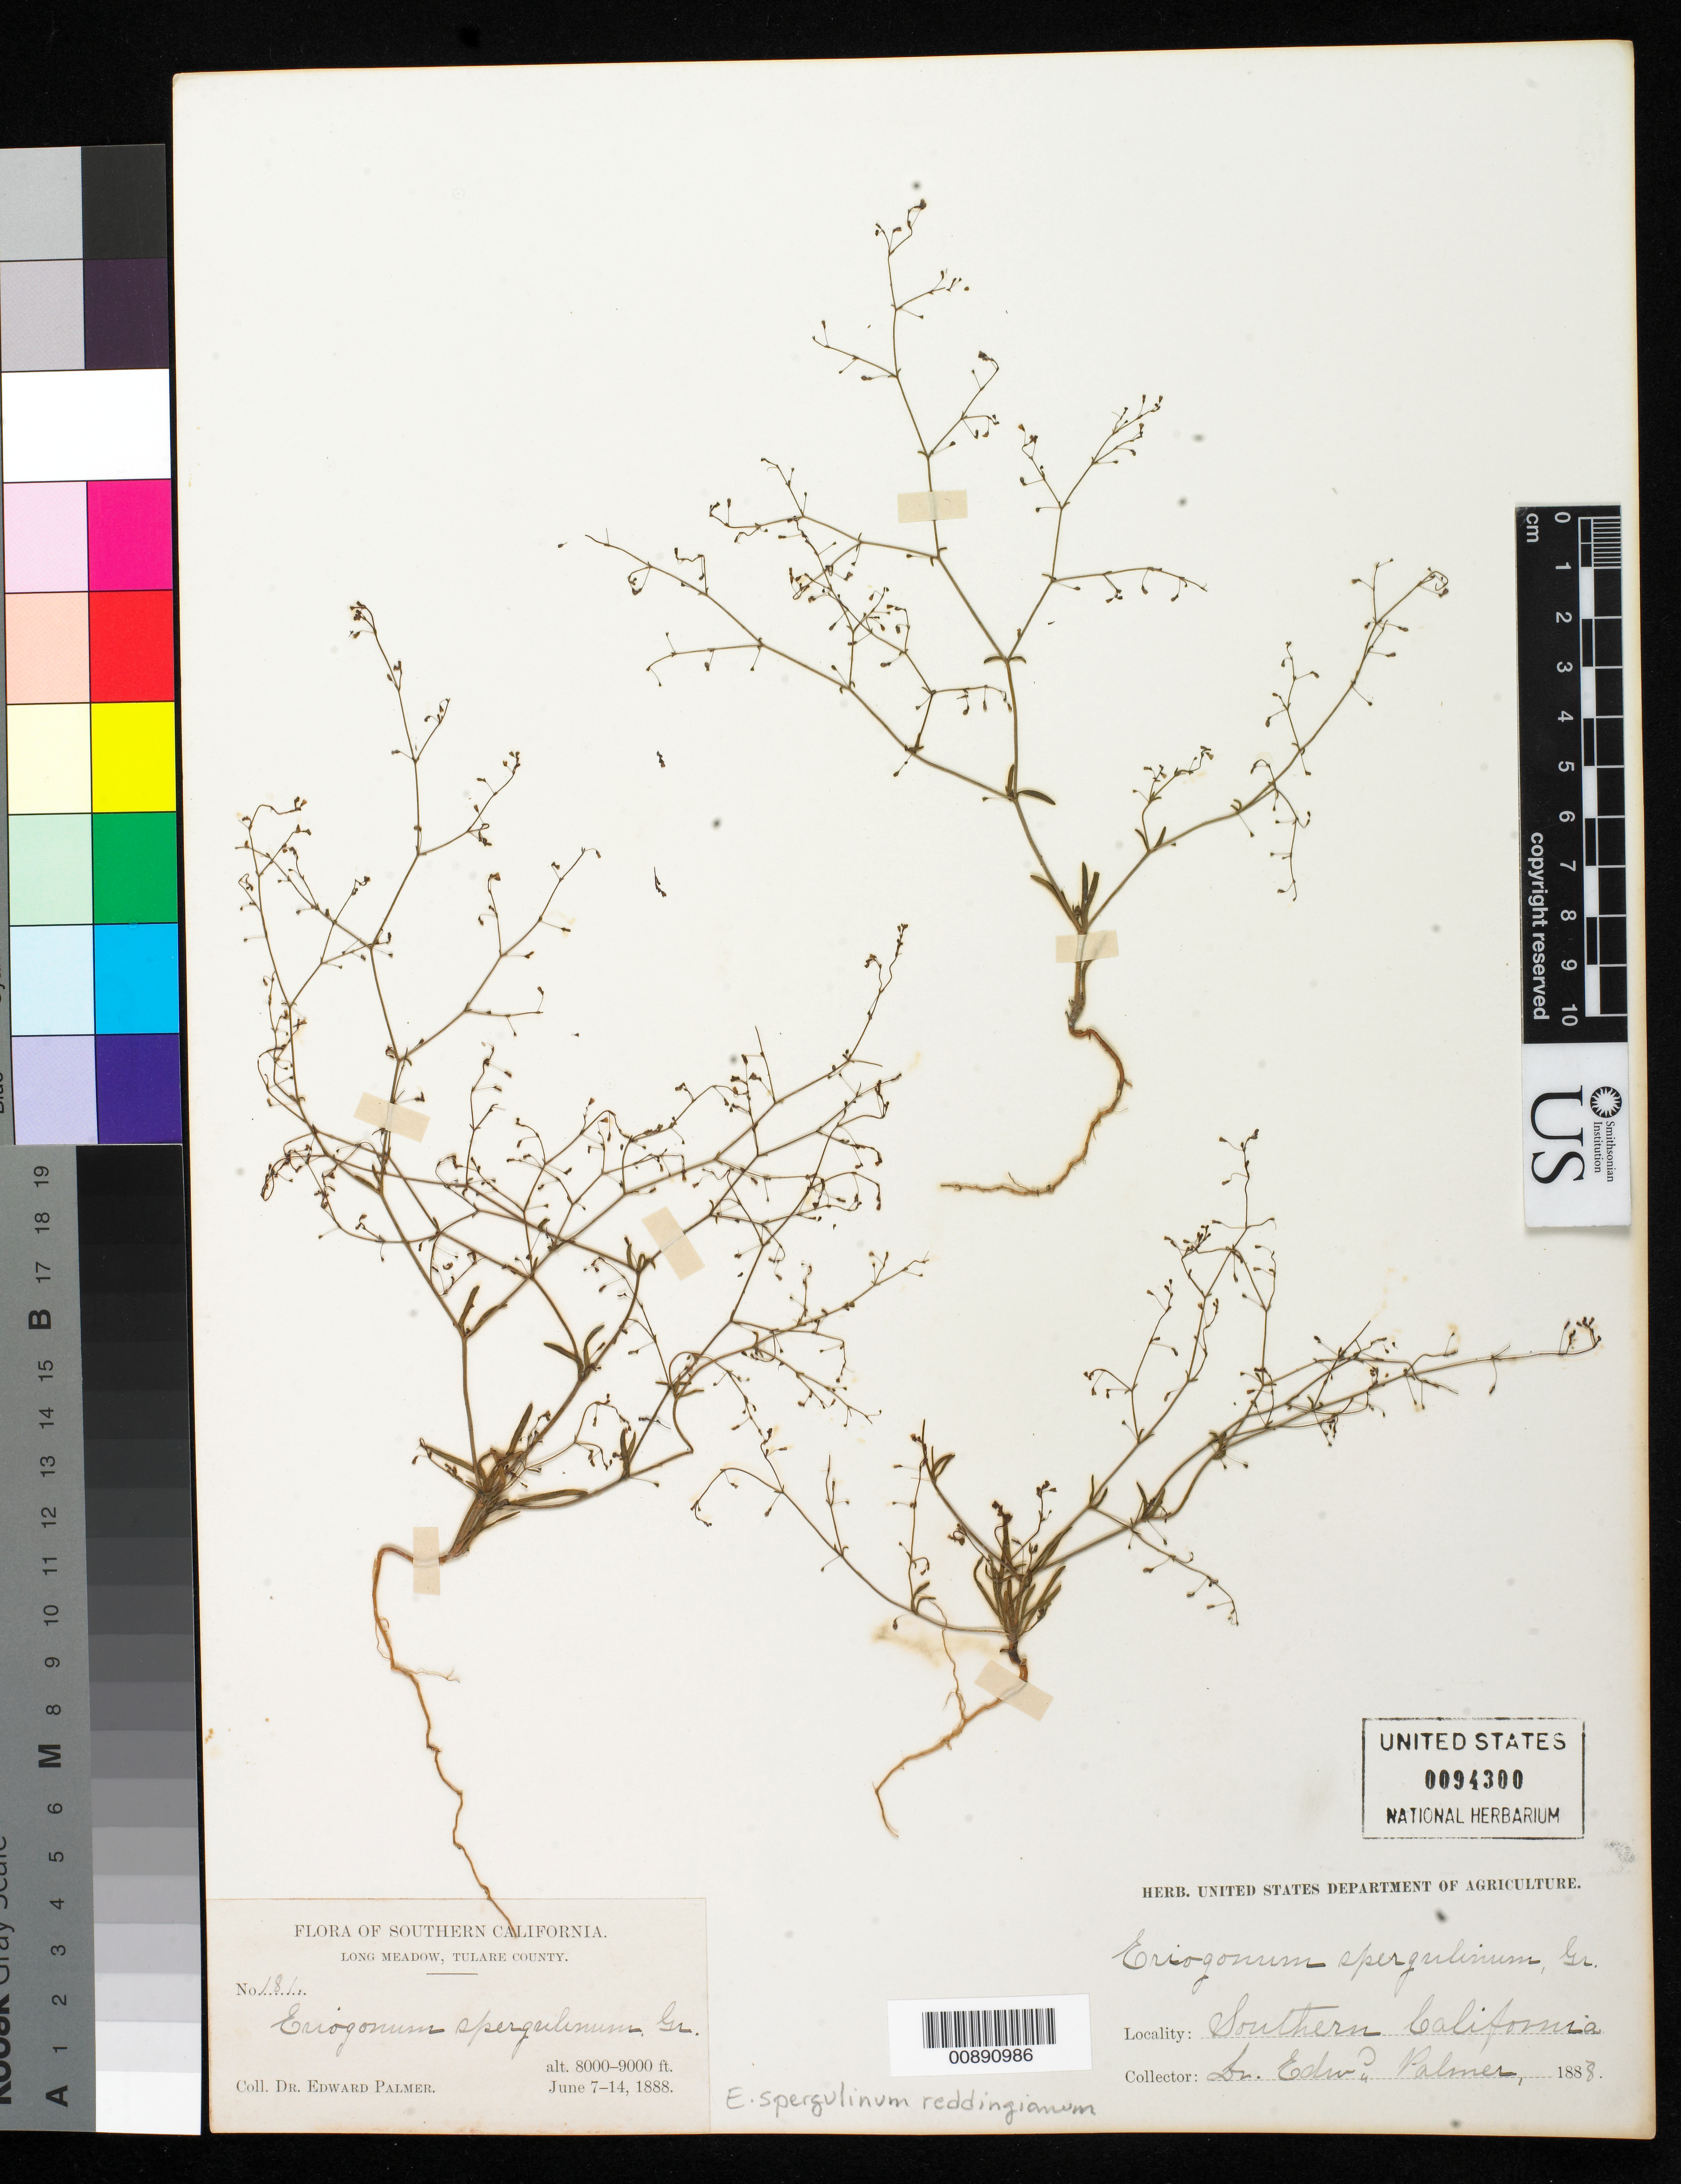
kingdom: Plantae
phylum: Tracheophyta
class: Magnoliopsida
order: Caryophyllales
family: Polygonaceae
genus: Eriogonum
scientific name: Eriogonum spergulinum var. reddingianum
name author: (M.E. Jones) J.T. Howell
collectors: E. Palmer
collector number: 181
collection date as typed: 07 Jun 1888 to 14 Jun 1888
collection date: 1888-06-07/1888-06-14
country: United States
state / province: California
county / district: Tulare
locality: Long Meadow, Tulare County, California.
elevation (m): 2438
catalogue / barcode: US 94300